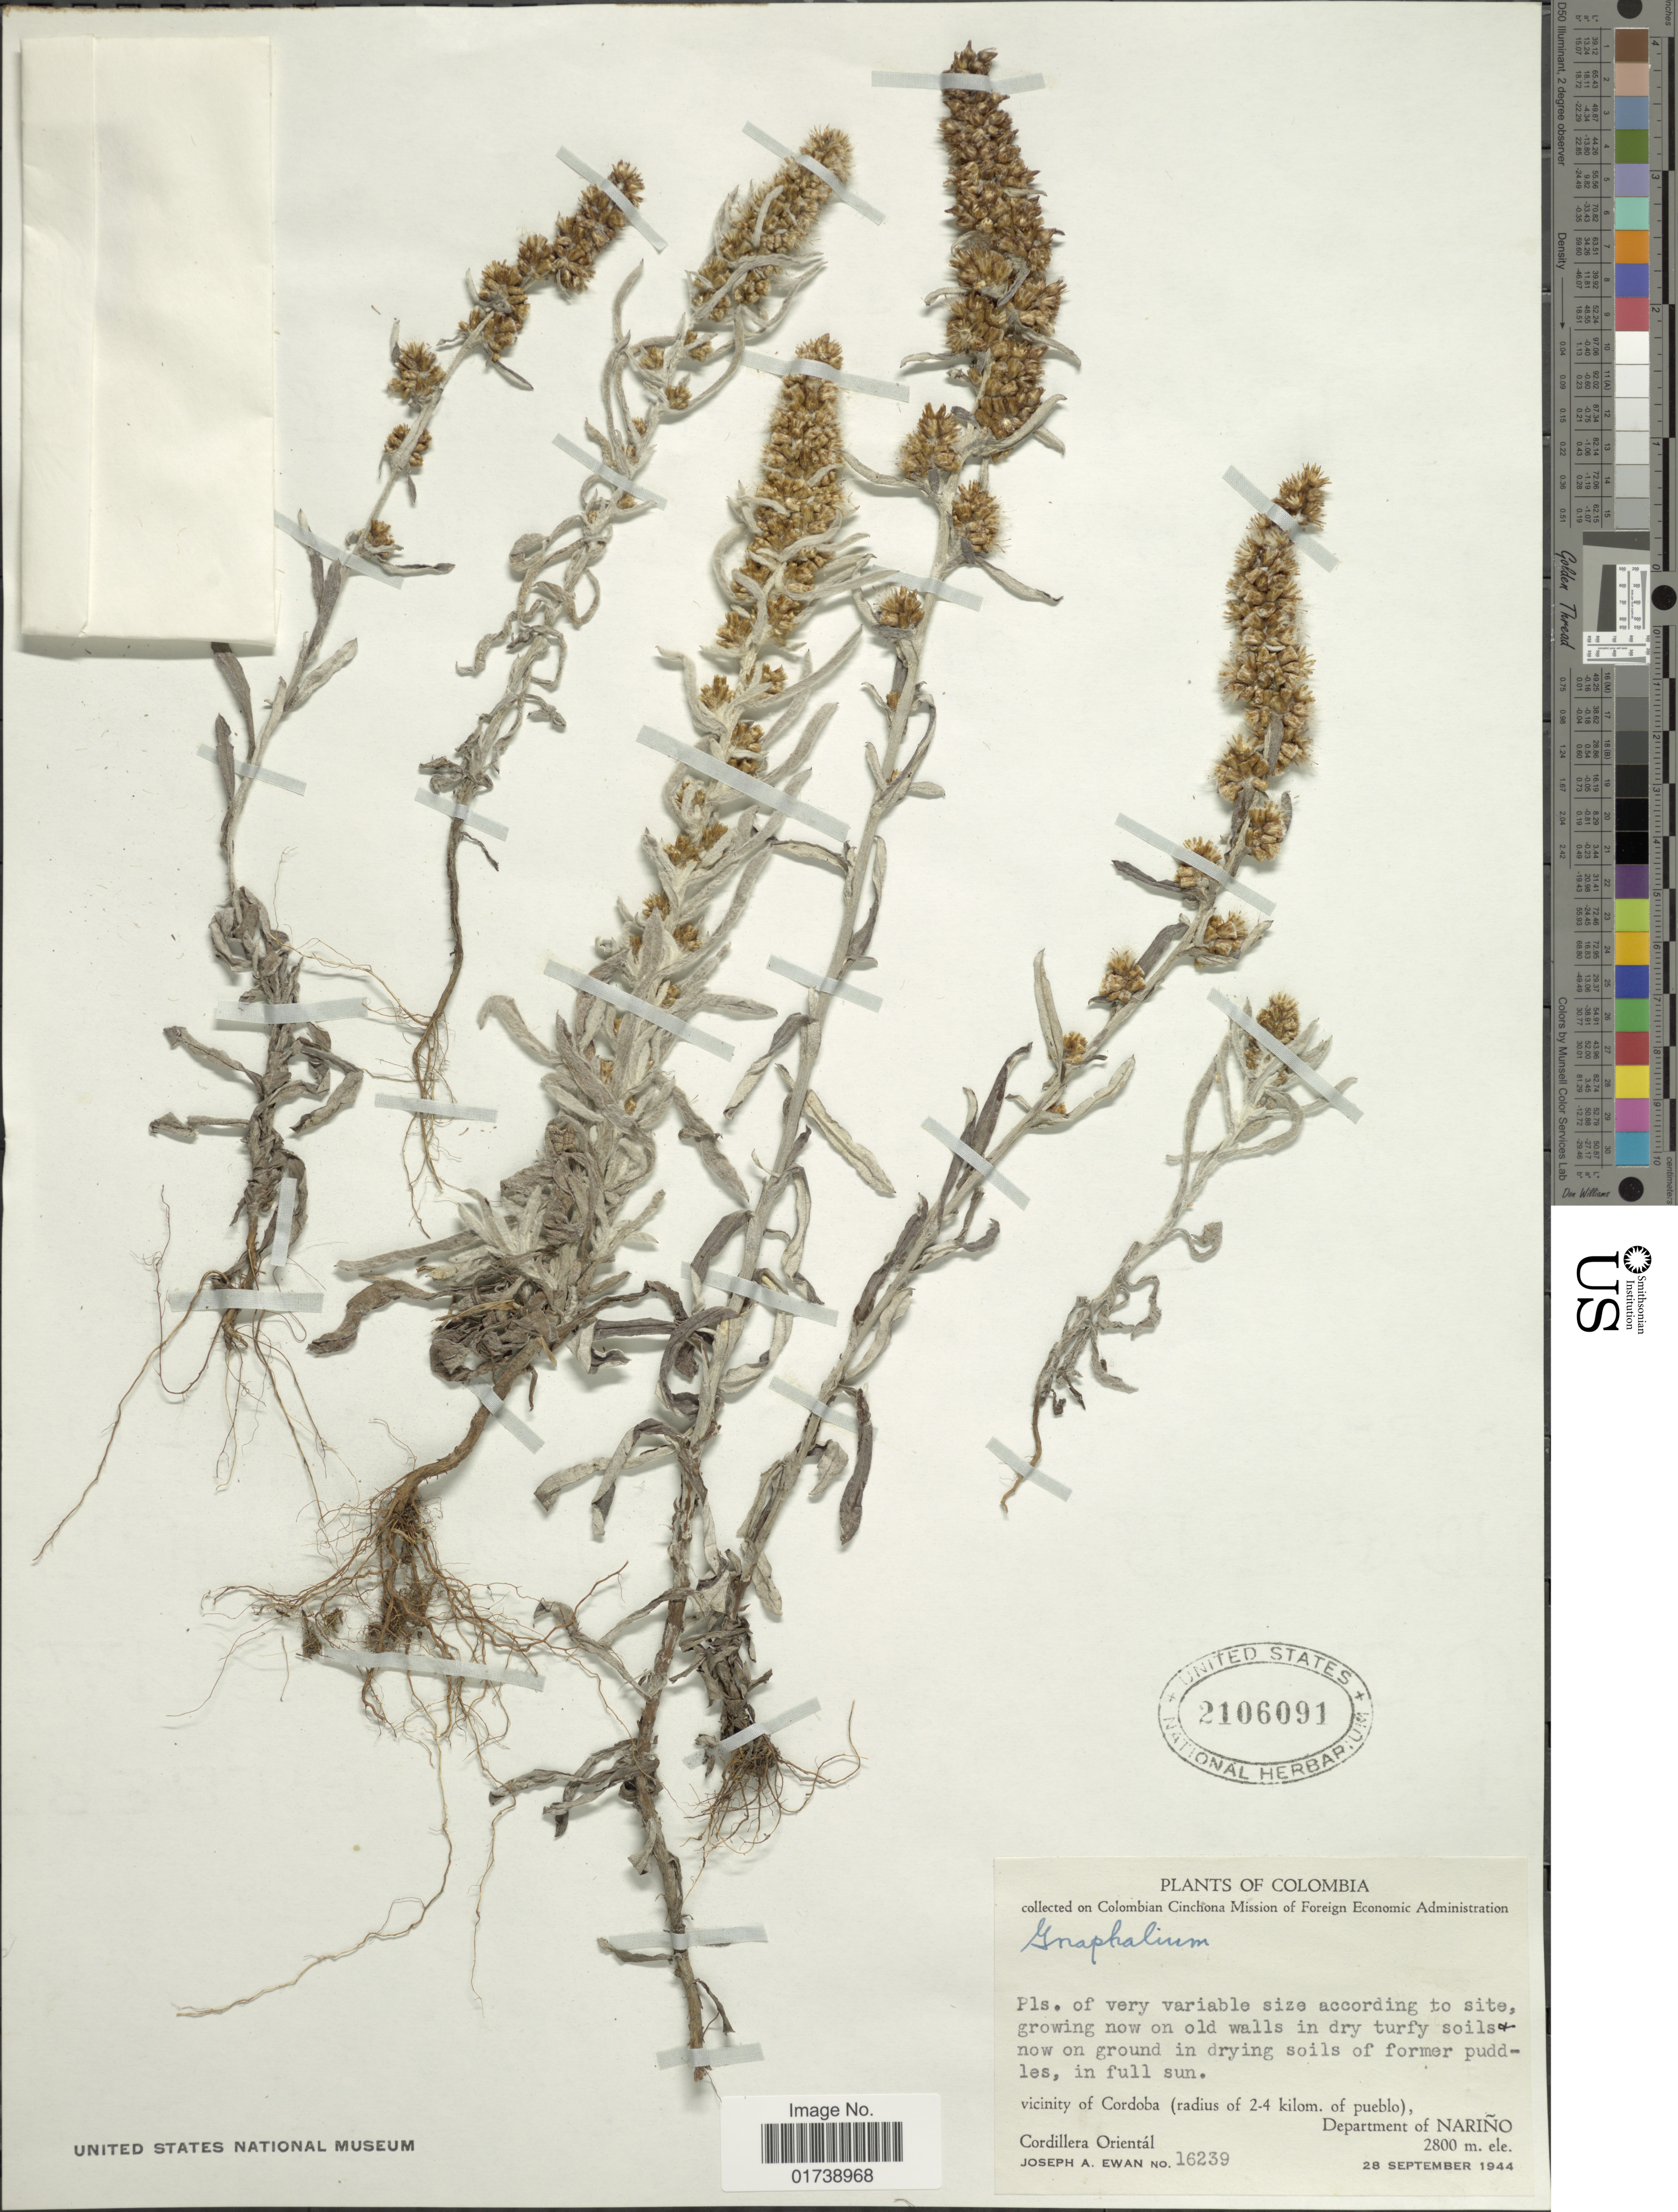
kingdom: Plantae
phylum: Tracheophyta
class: Magnoliopsida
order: Asterales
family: Asteraceae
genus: Gamochaeta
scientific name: Gamochaeta sp.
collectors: J. A. Ewan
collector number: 16239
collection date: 1944-09-28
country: Colombia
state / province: Nariño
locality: Vicinity of Cordoba (radius of 2-4 kilom. of Pueblo), Cordillera Oriental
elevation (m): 2800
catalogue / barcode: US 2106091